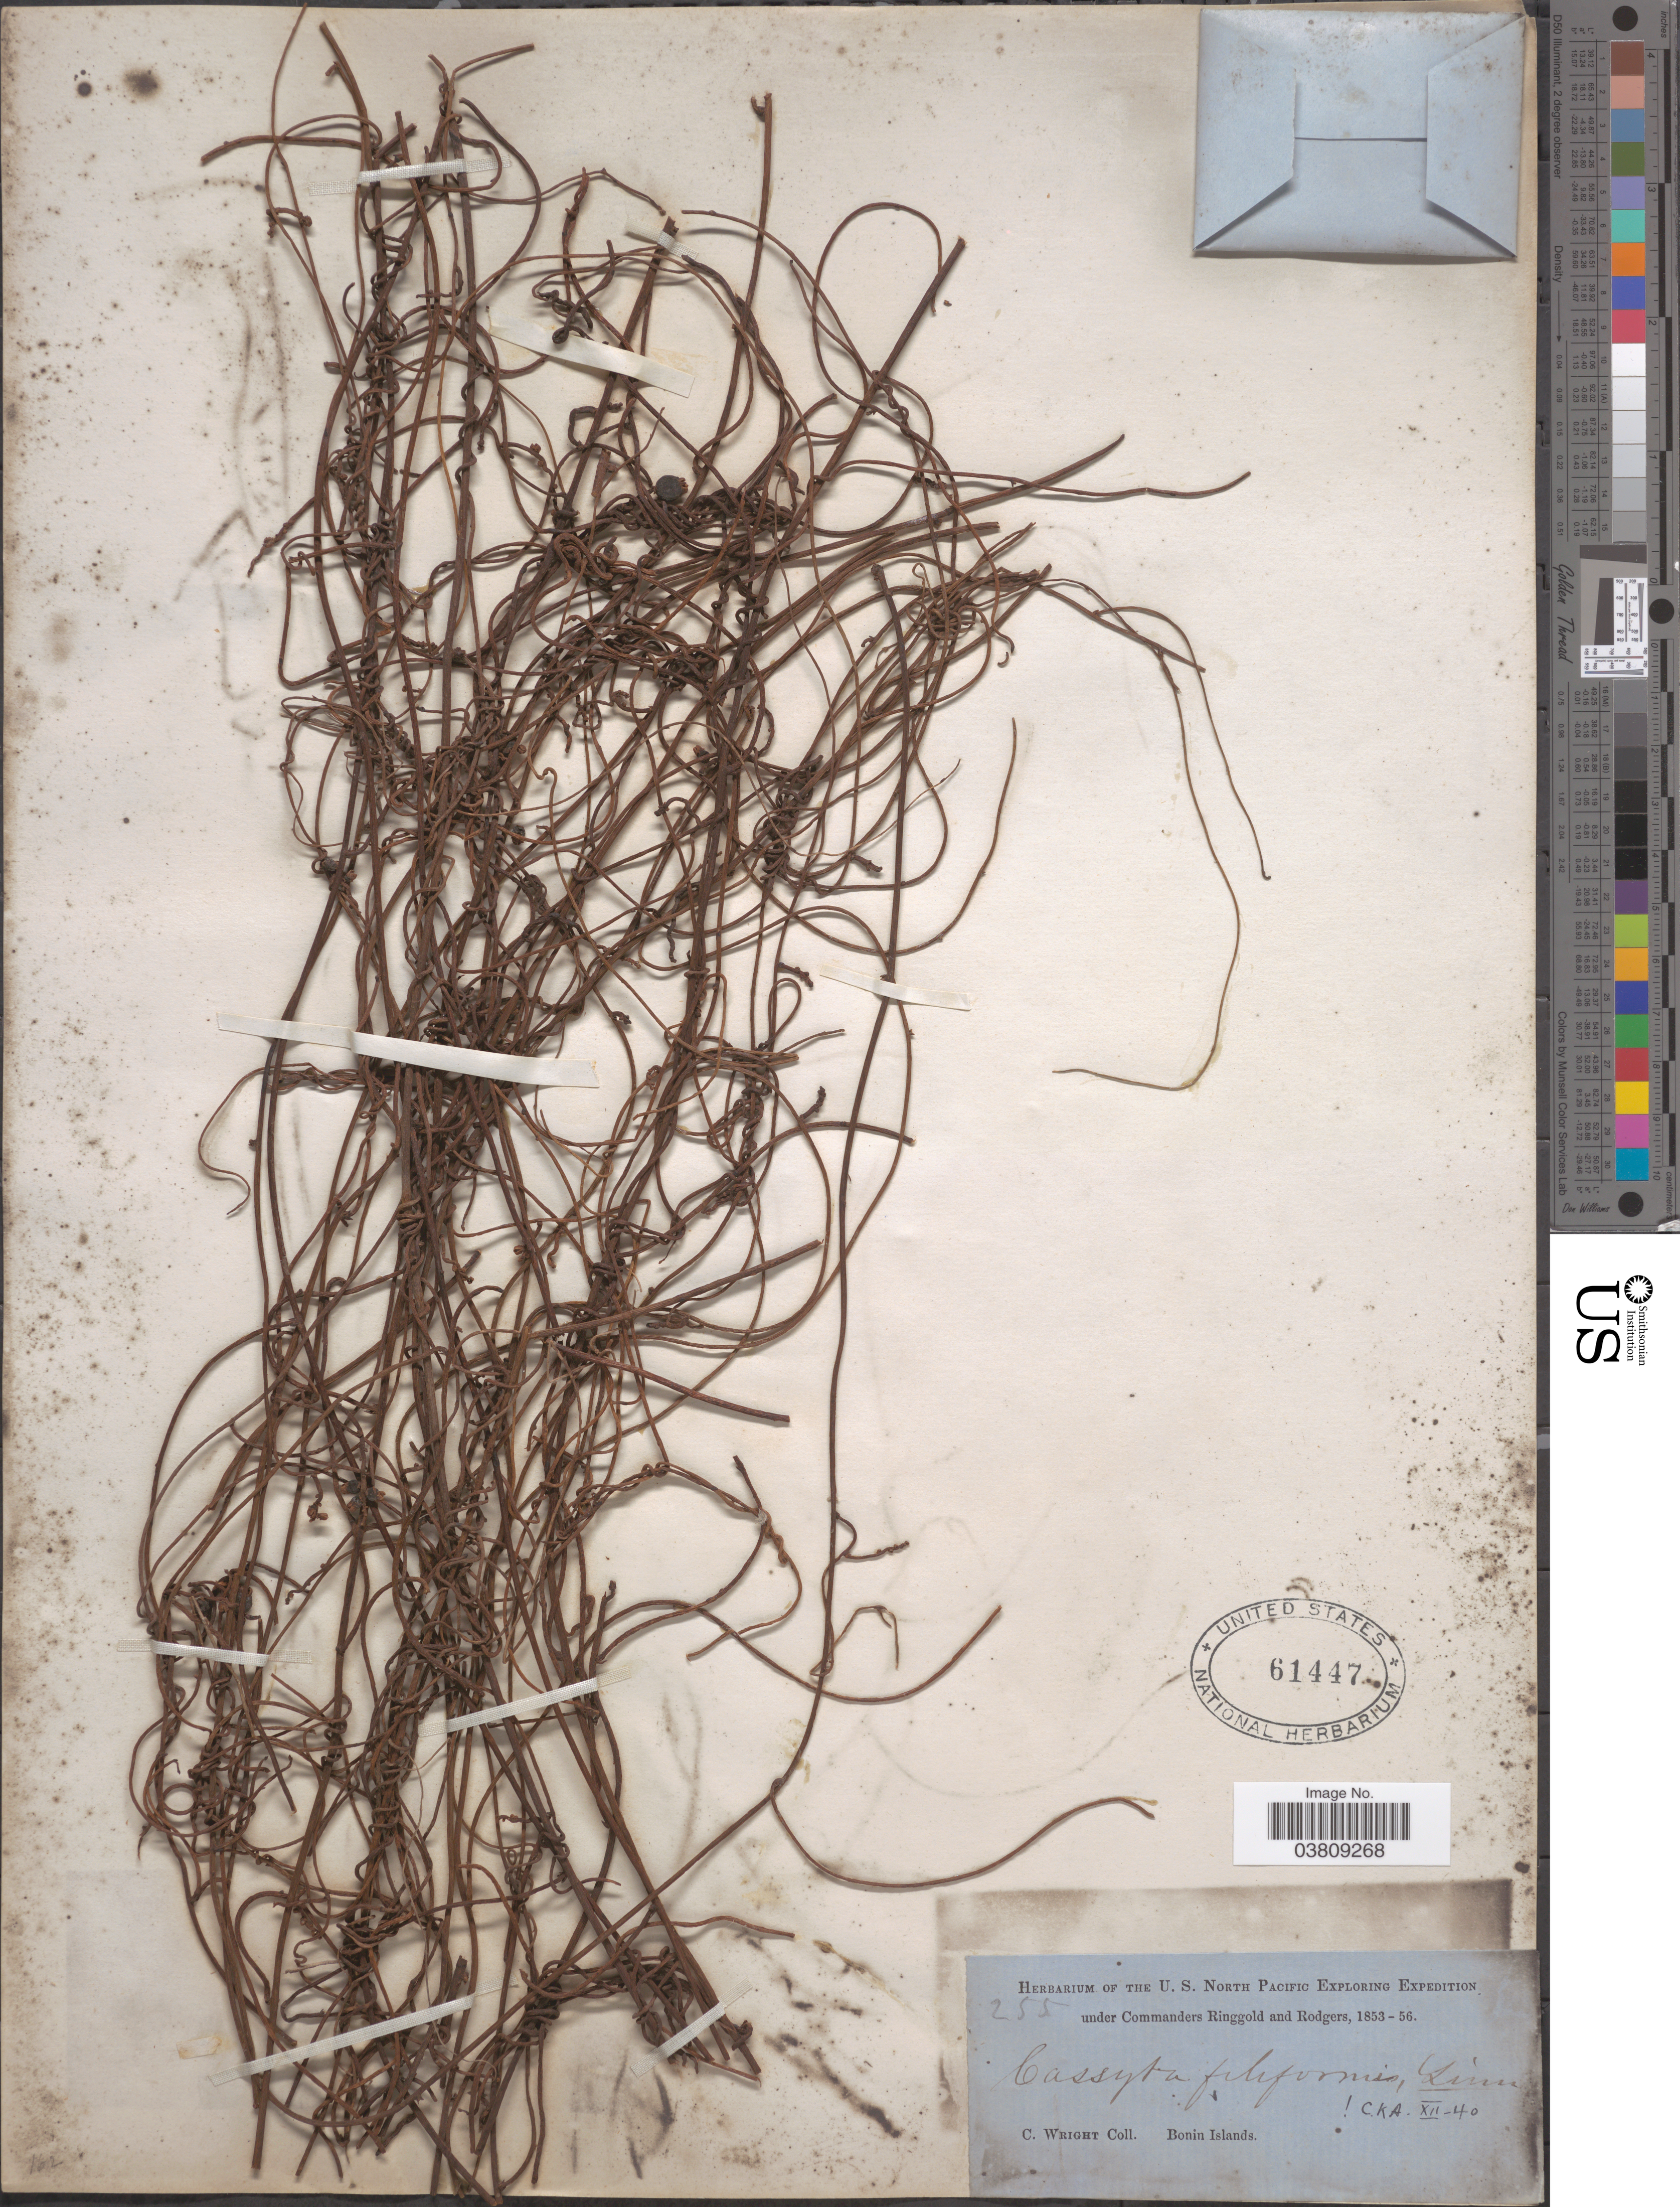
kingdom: Plantae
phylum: Tracheophyta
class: Magnoliopsida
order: Laurales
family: Lauraceae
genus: Cassytha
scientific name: Cassytha filiformis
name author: L.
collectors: C. Wright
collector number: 255?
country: Japan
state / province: Tokyo, Federal City of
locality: Bonin Islands.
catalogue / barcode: US 61447